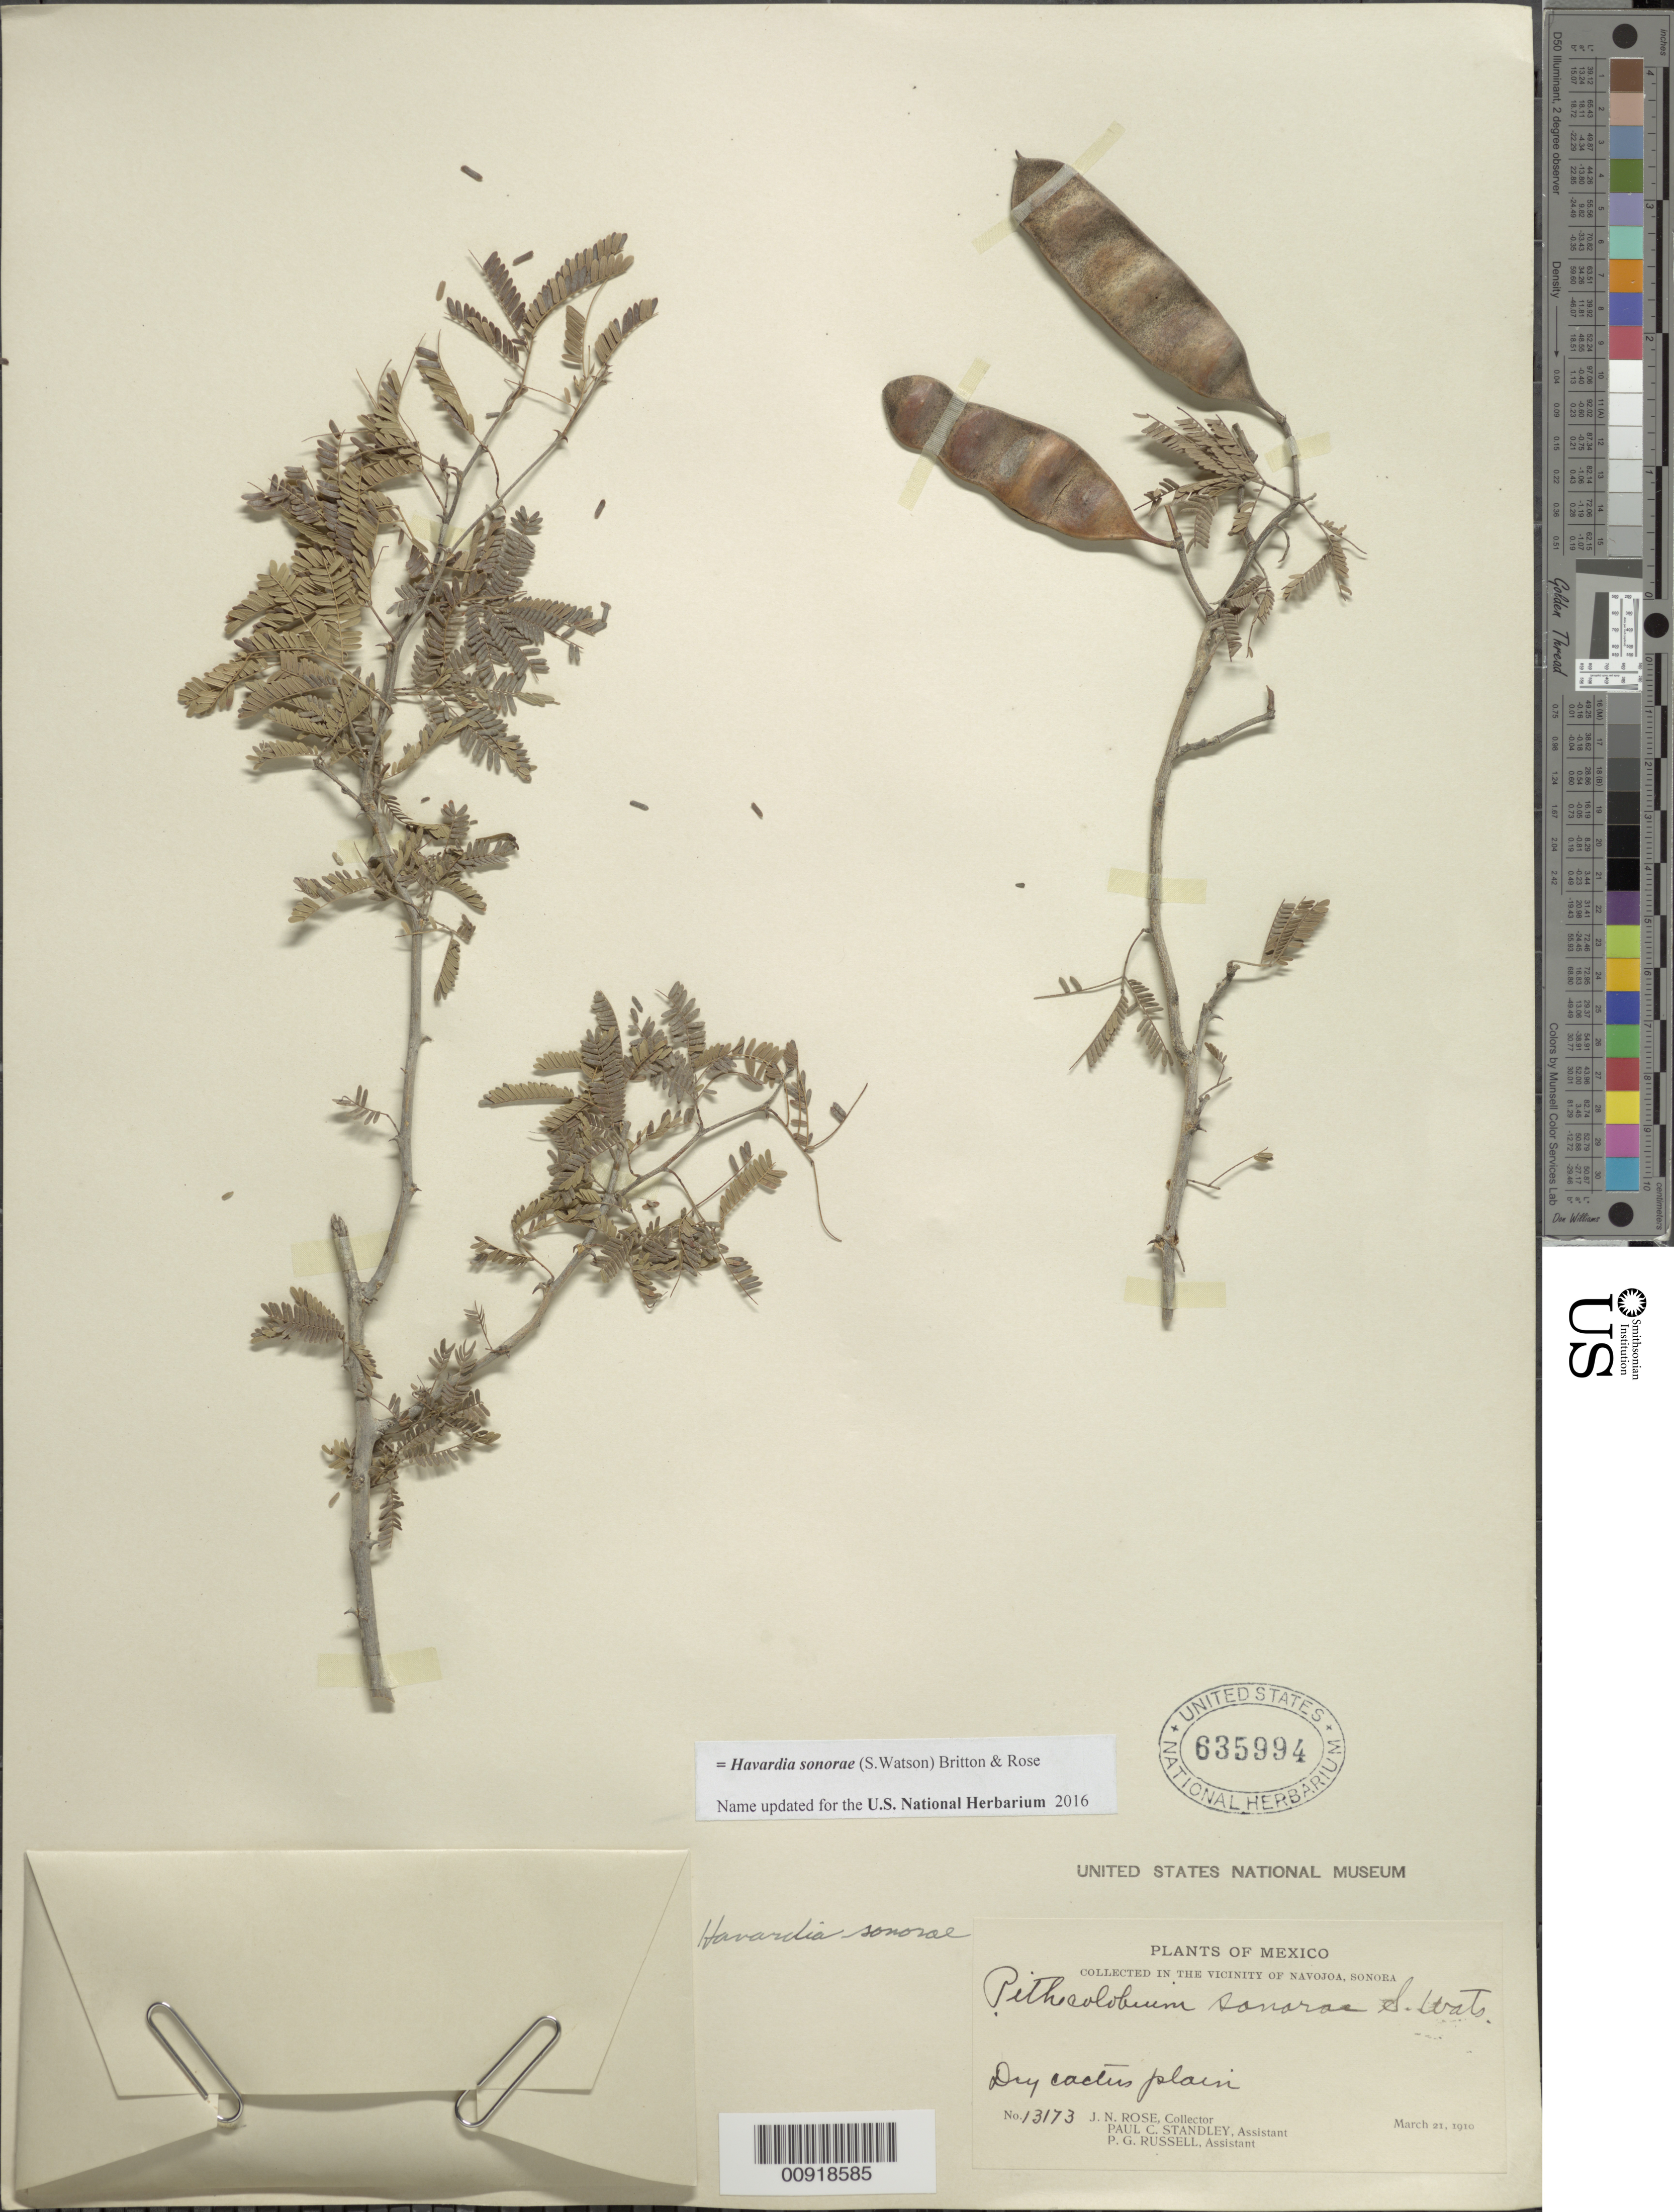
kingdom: Plantae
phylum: Tracheophyta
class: Magnoliopsida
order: Fabales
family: Fabaceae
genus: Havardia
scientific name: Havardia sonorae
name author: (S. Watson) Britton & Rose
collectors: J. N. Rose, P. C. Standley & P. G. Russell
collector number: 13173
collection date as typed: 21 Mar 1910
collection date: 1910-03-21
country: Mexico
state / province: Sonora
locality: In the vicinity of Navojoa, Sonora.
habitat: Dry cactus plain.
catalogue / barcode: US 635994